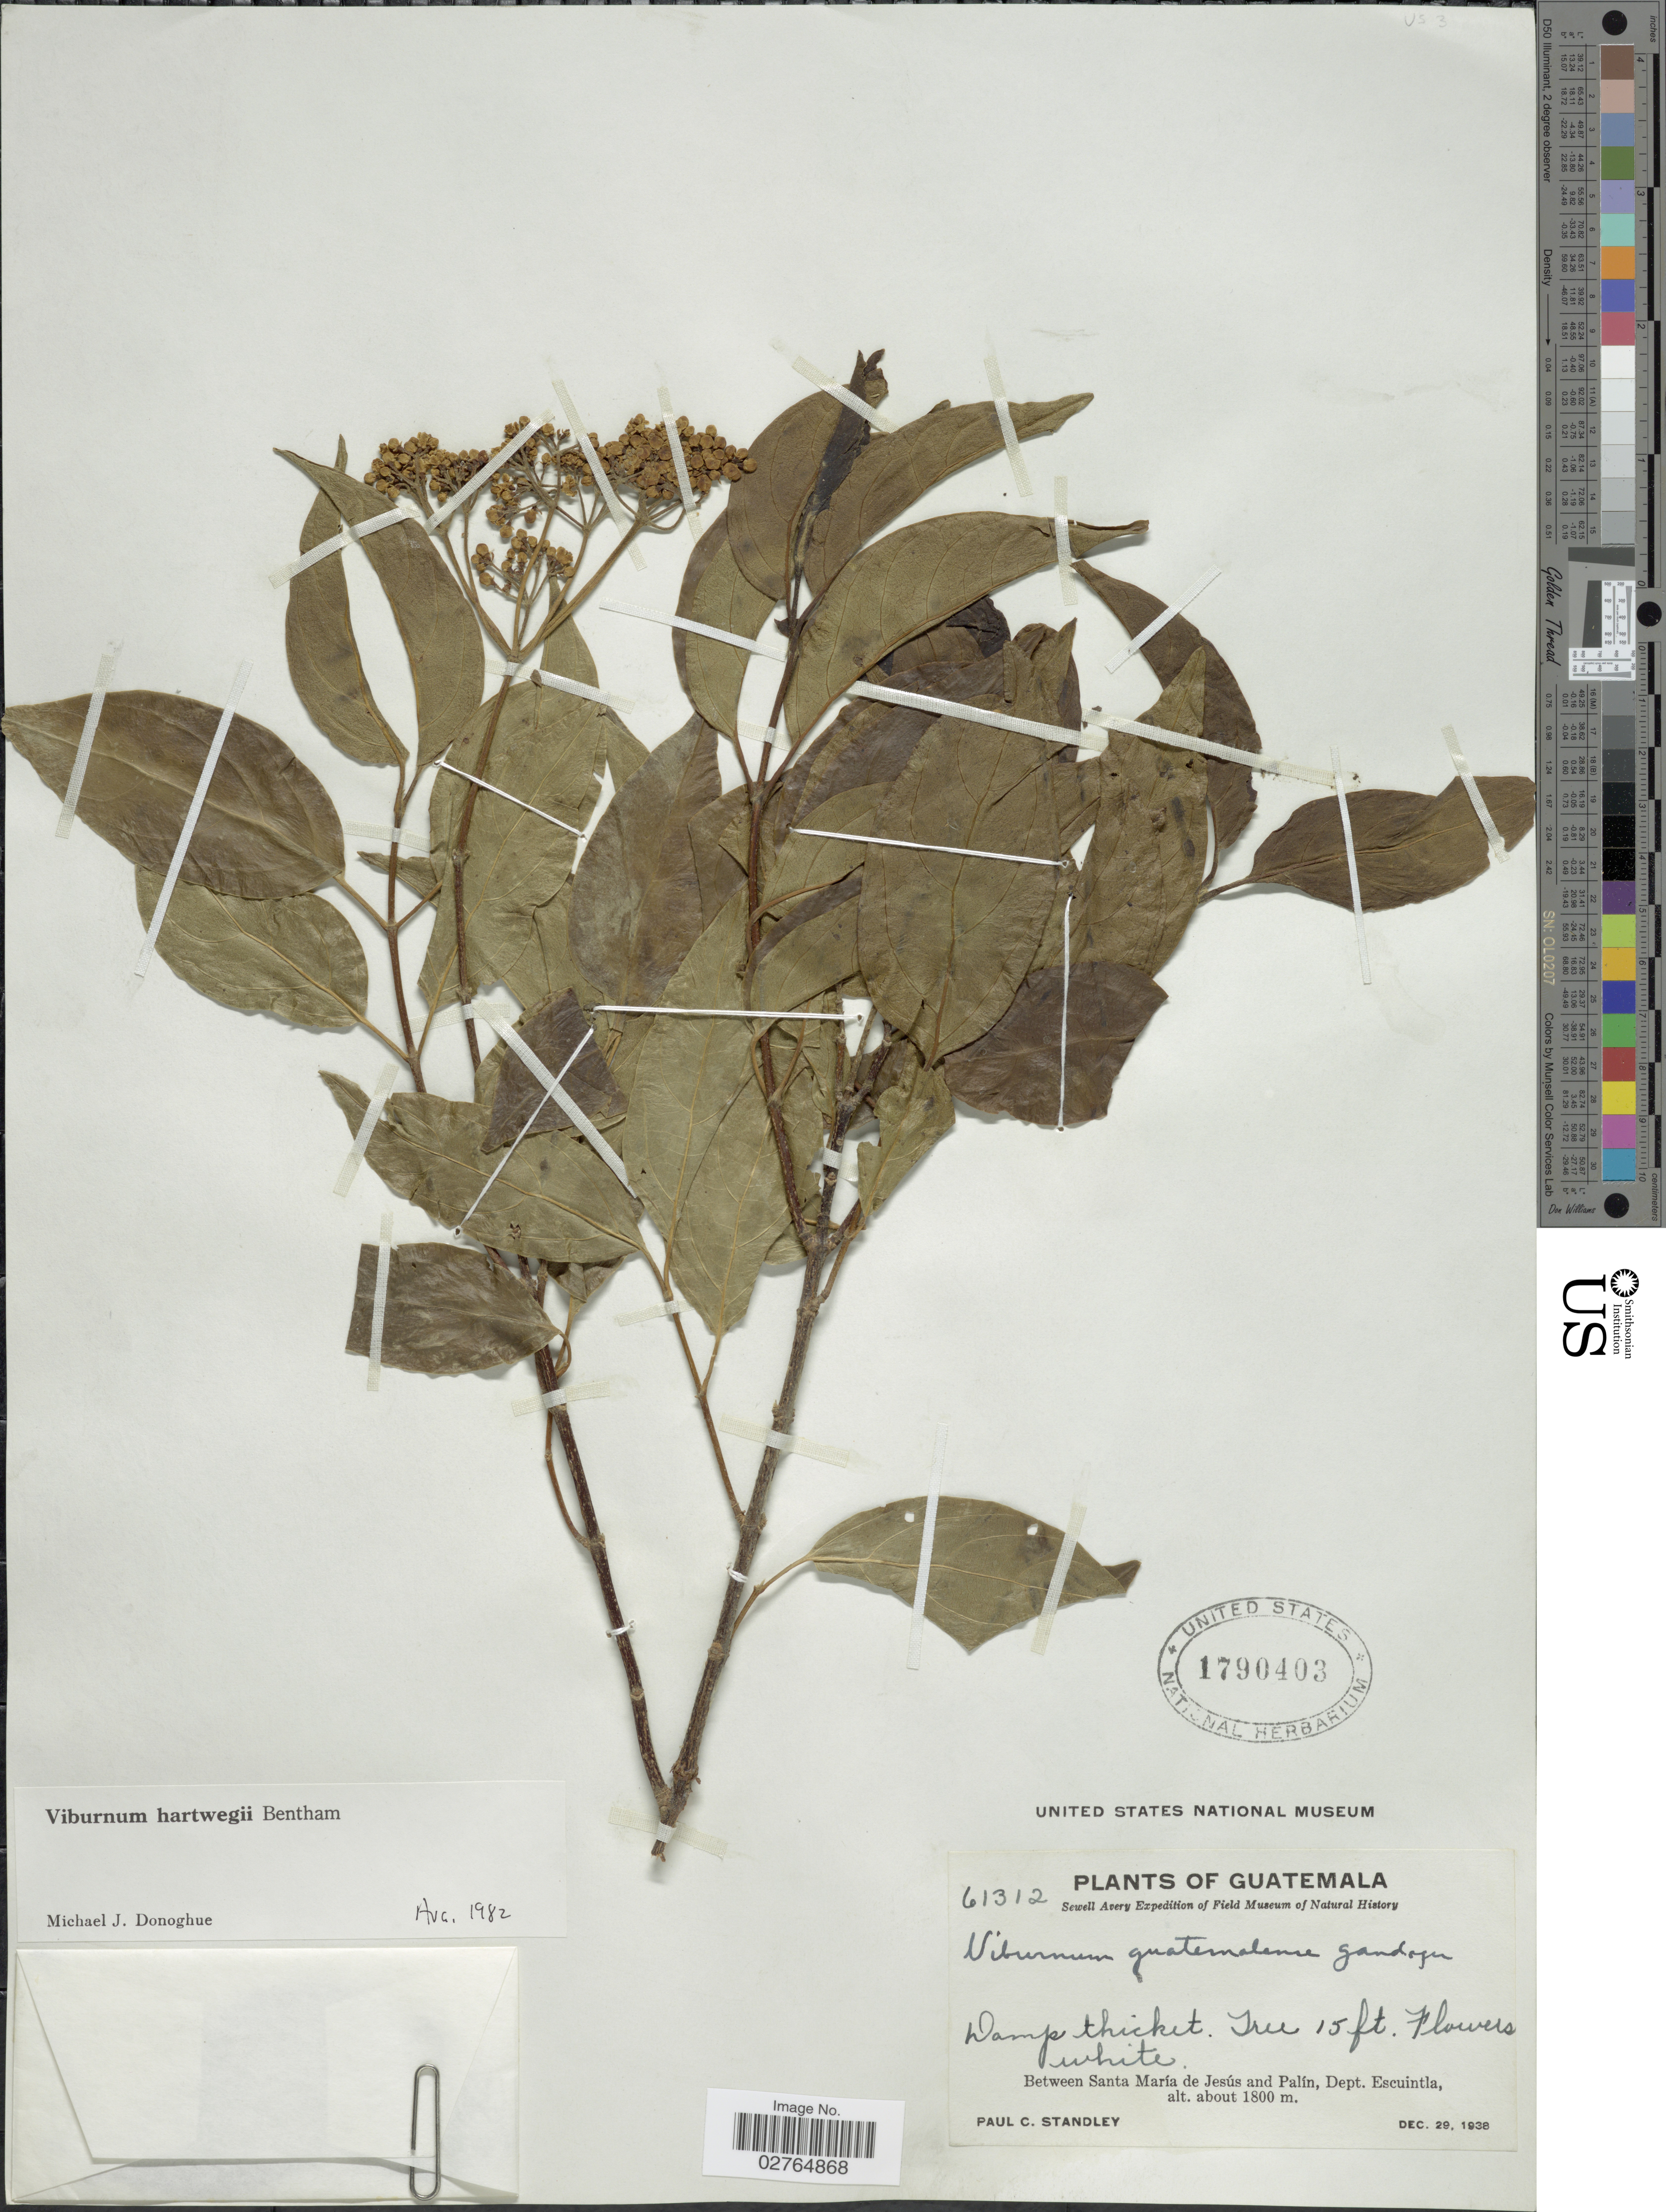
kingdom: Plantae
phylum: Tracheophyta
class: Magnoliopsida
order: Dipsacales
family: Viburnaceae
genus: Viburnum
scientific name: Viburnum hartwegii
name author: Benth.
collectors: P. C. Standley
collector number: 61312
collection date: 1938-12-29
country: Guatemala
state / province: Escuintla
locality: Between Santa María de Jesús and Palín, Dept. Escuintla.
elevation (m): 1800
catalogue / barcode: US 1790403